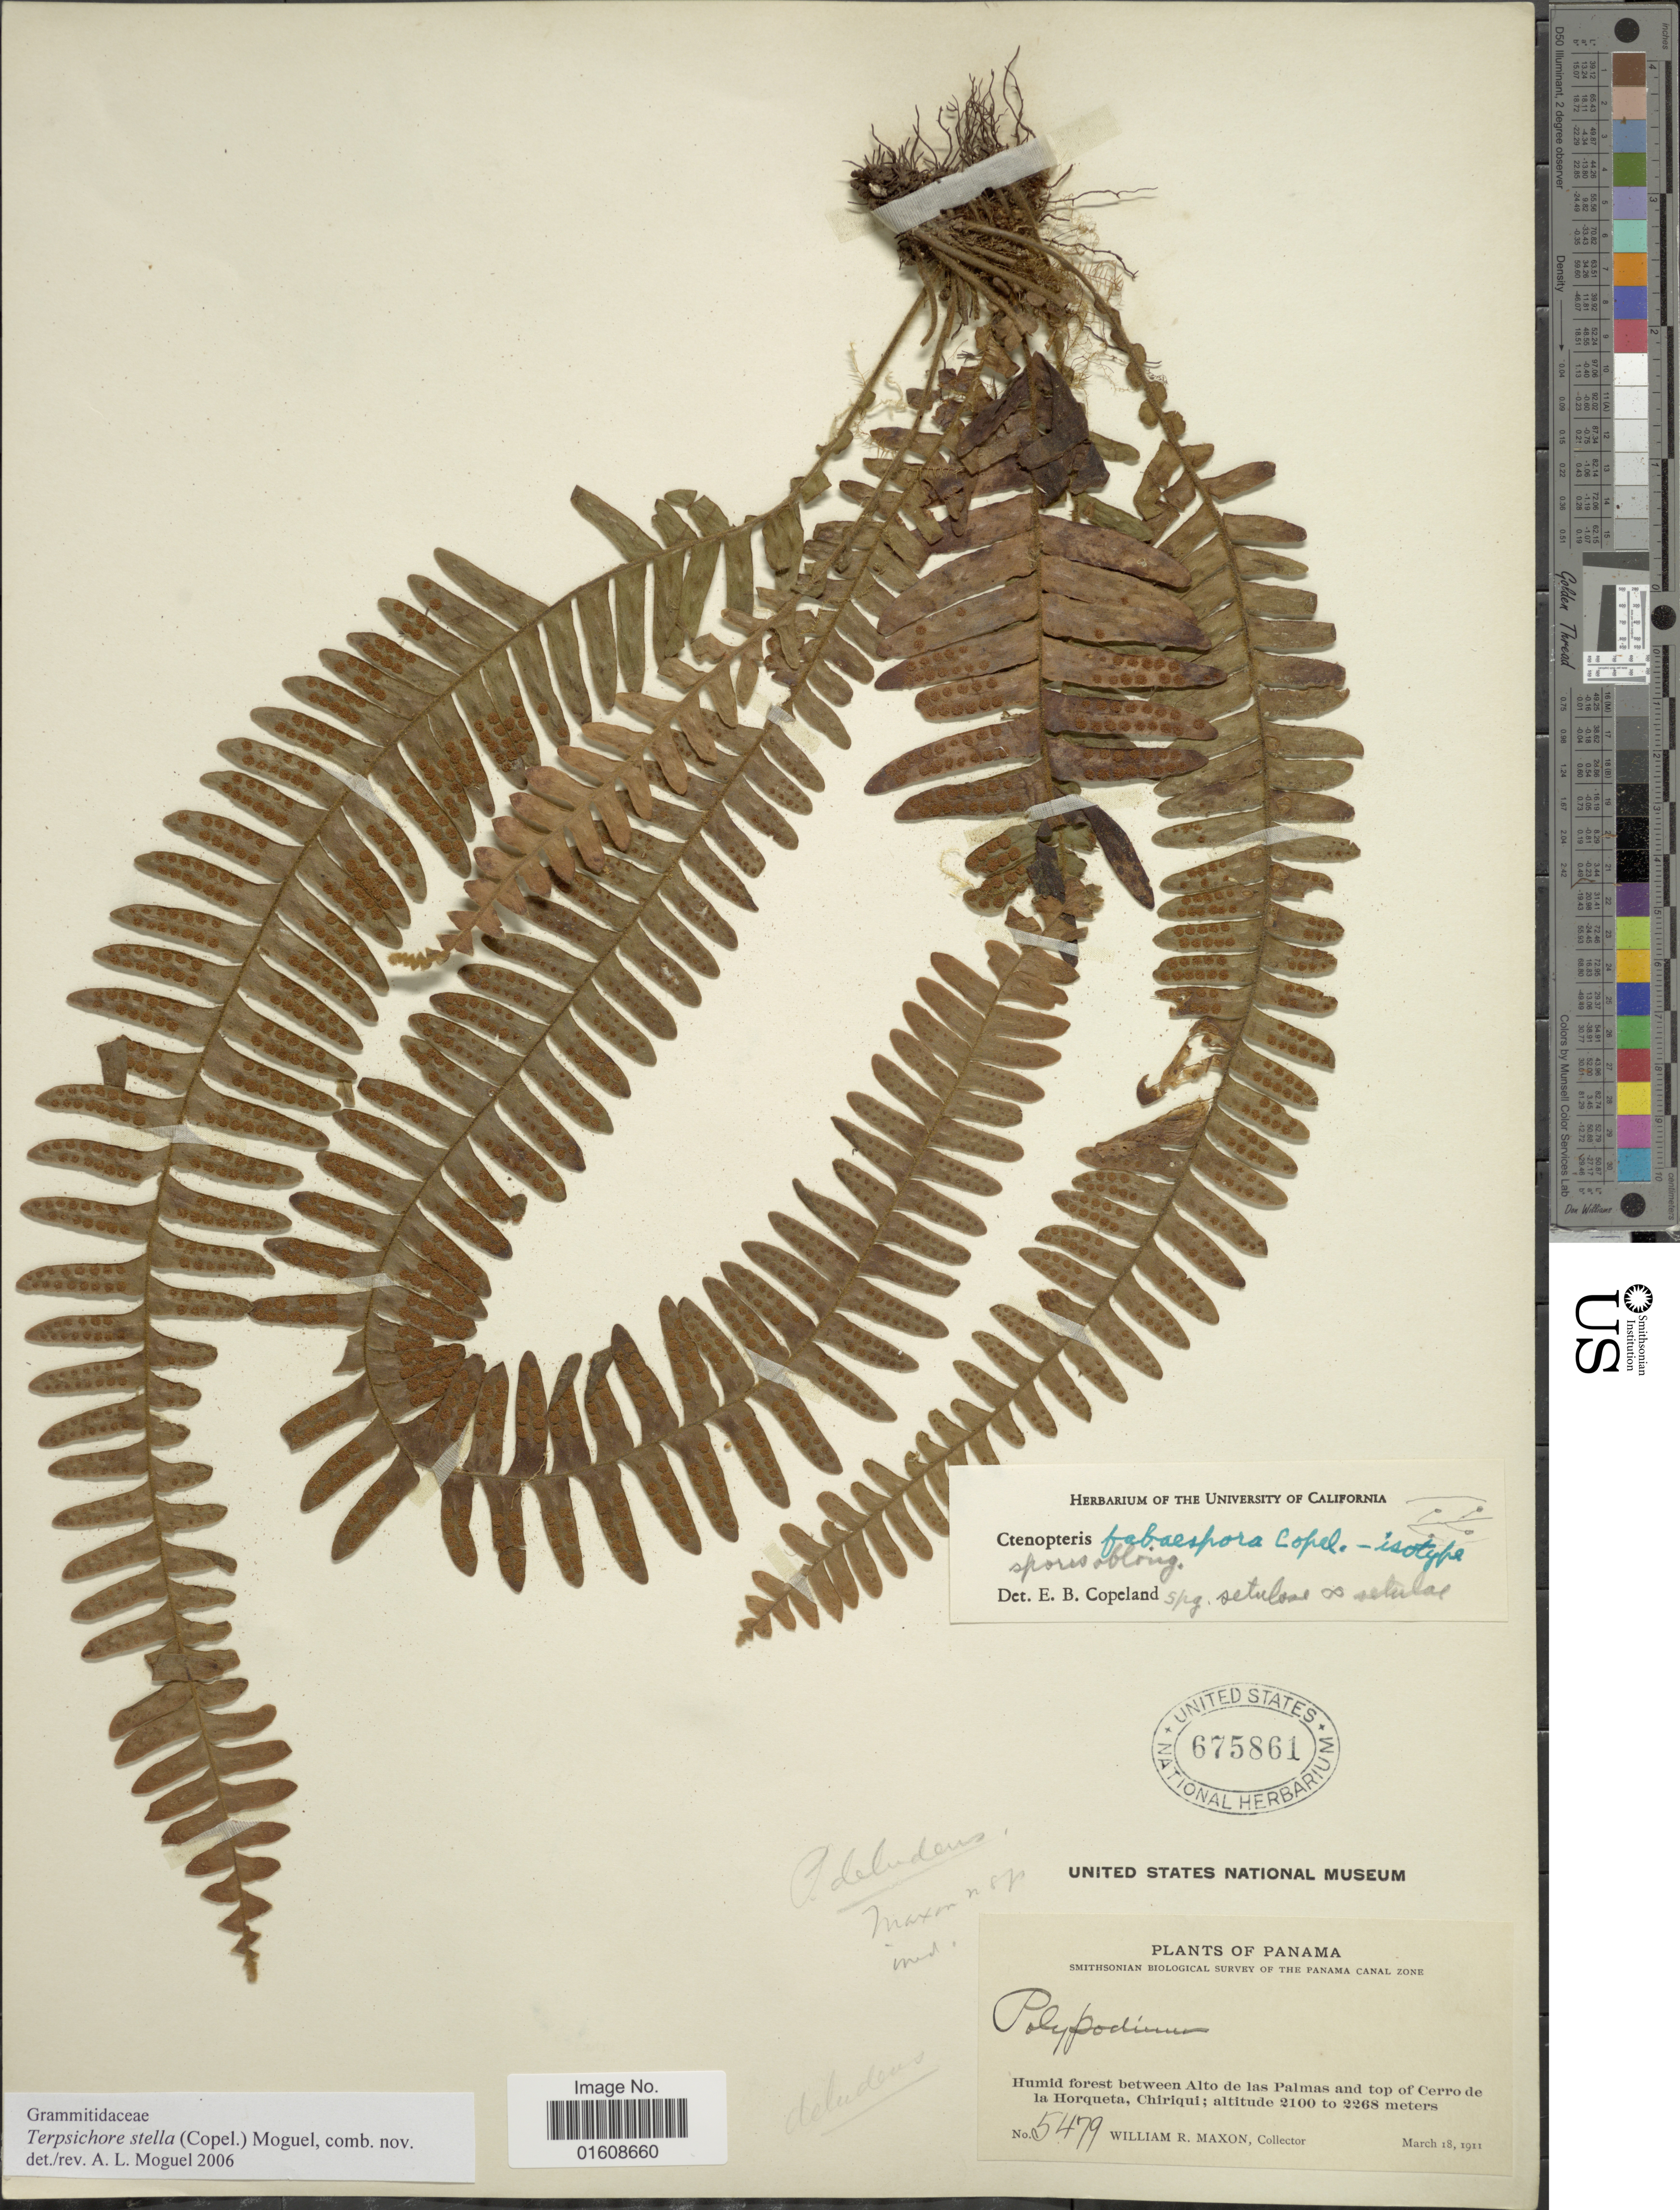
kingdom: Plantae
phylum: Tracheophyta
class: Polypodiopsida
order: Polypodiales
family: Polypodiaceae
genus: Alansmia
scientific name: Alansmia stella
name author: (Copel.) Moguel & M. Kessler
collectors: W. R. Maxon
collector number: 5479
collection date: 1911-03-18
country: Panama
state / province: Chiriqui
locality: Panama Canal Zone. Humid forest between Alto de las Palmas and top of Cerro de la Horqueta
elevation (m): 2100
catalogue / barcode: US 675861